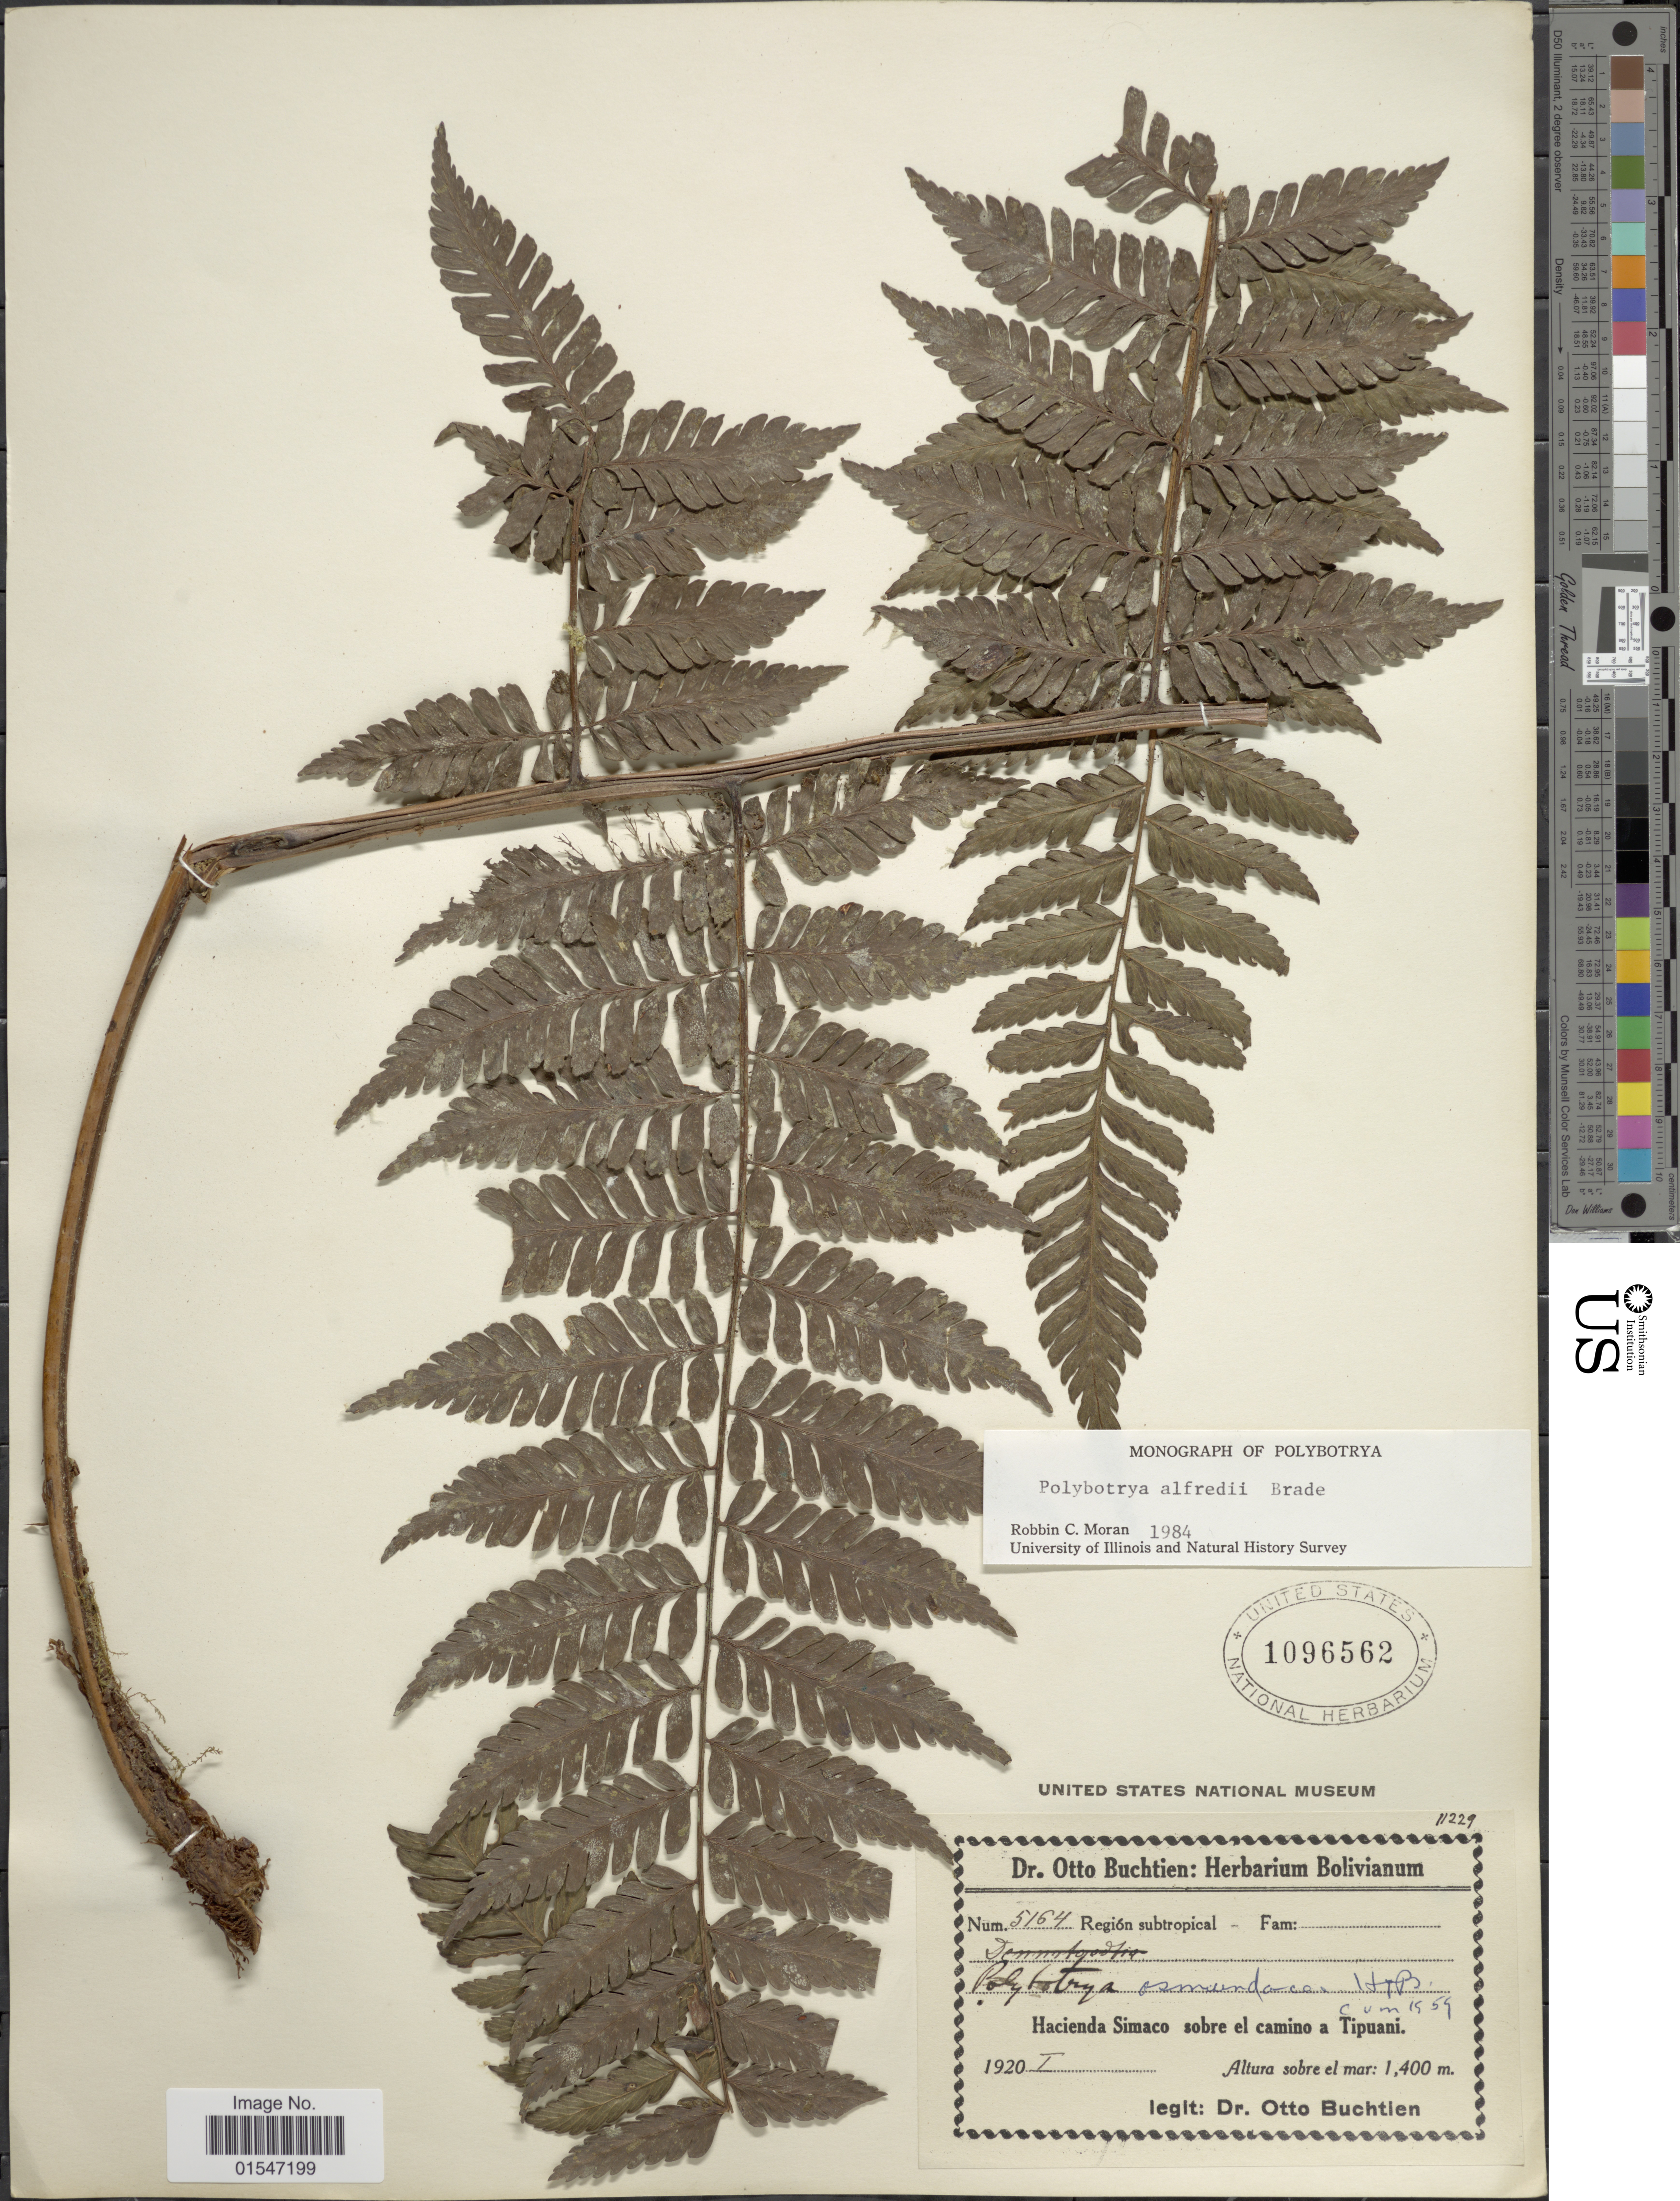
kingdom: Plantae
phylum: Tracheophyta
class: Polypodiopsida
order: Polypodiales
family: Dryopteridaceae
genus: Polybotrya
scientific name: Polybotrya alfredii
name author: Brade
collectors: O. Buchtien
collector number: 5164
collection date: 1920-01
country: Bolivia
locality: Regíon subtropical, Hacienda Simaco sobre el camino a Tipuani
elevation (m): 1400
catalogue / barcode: US 1096532